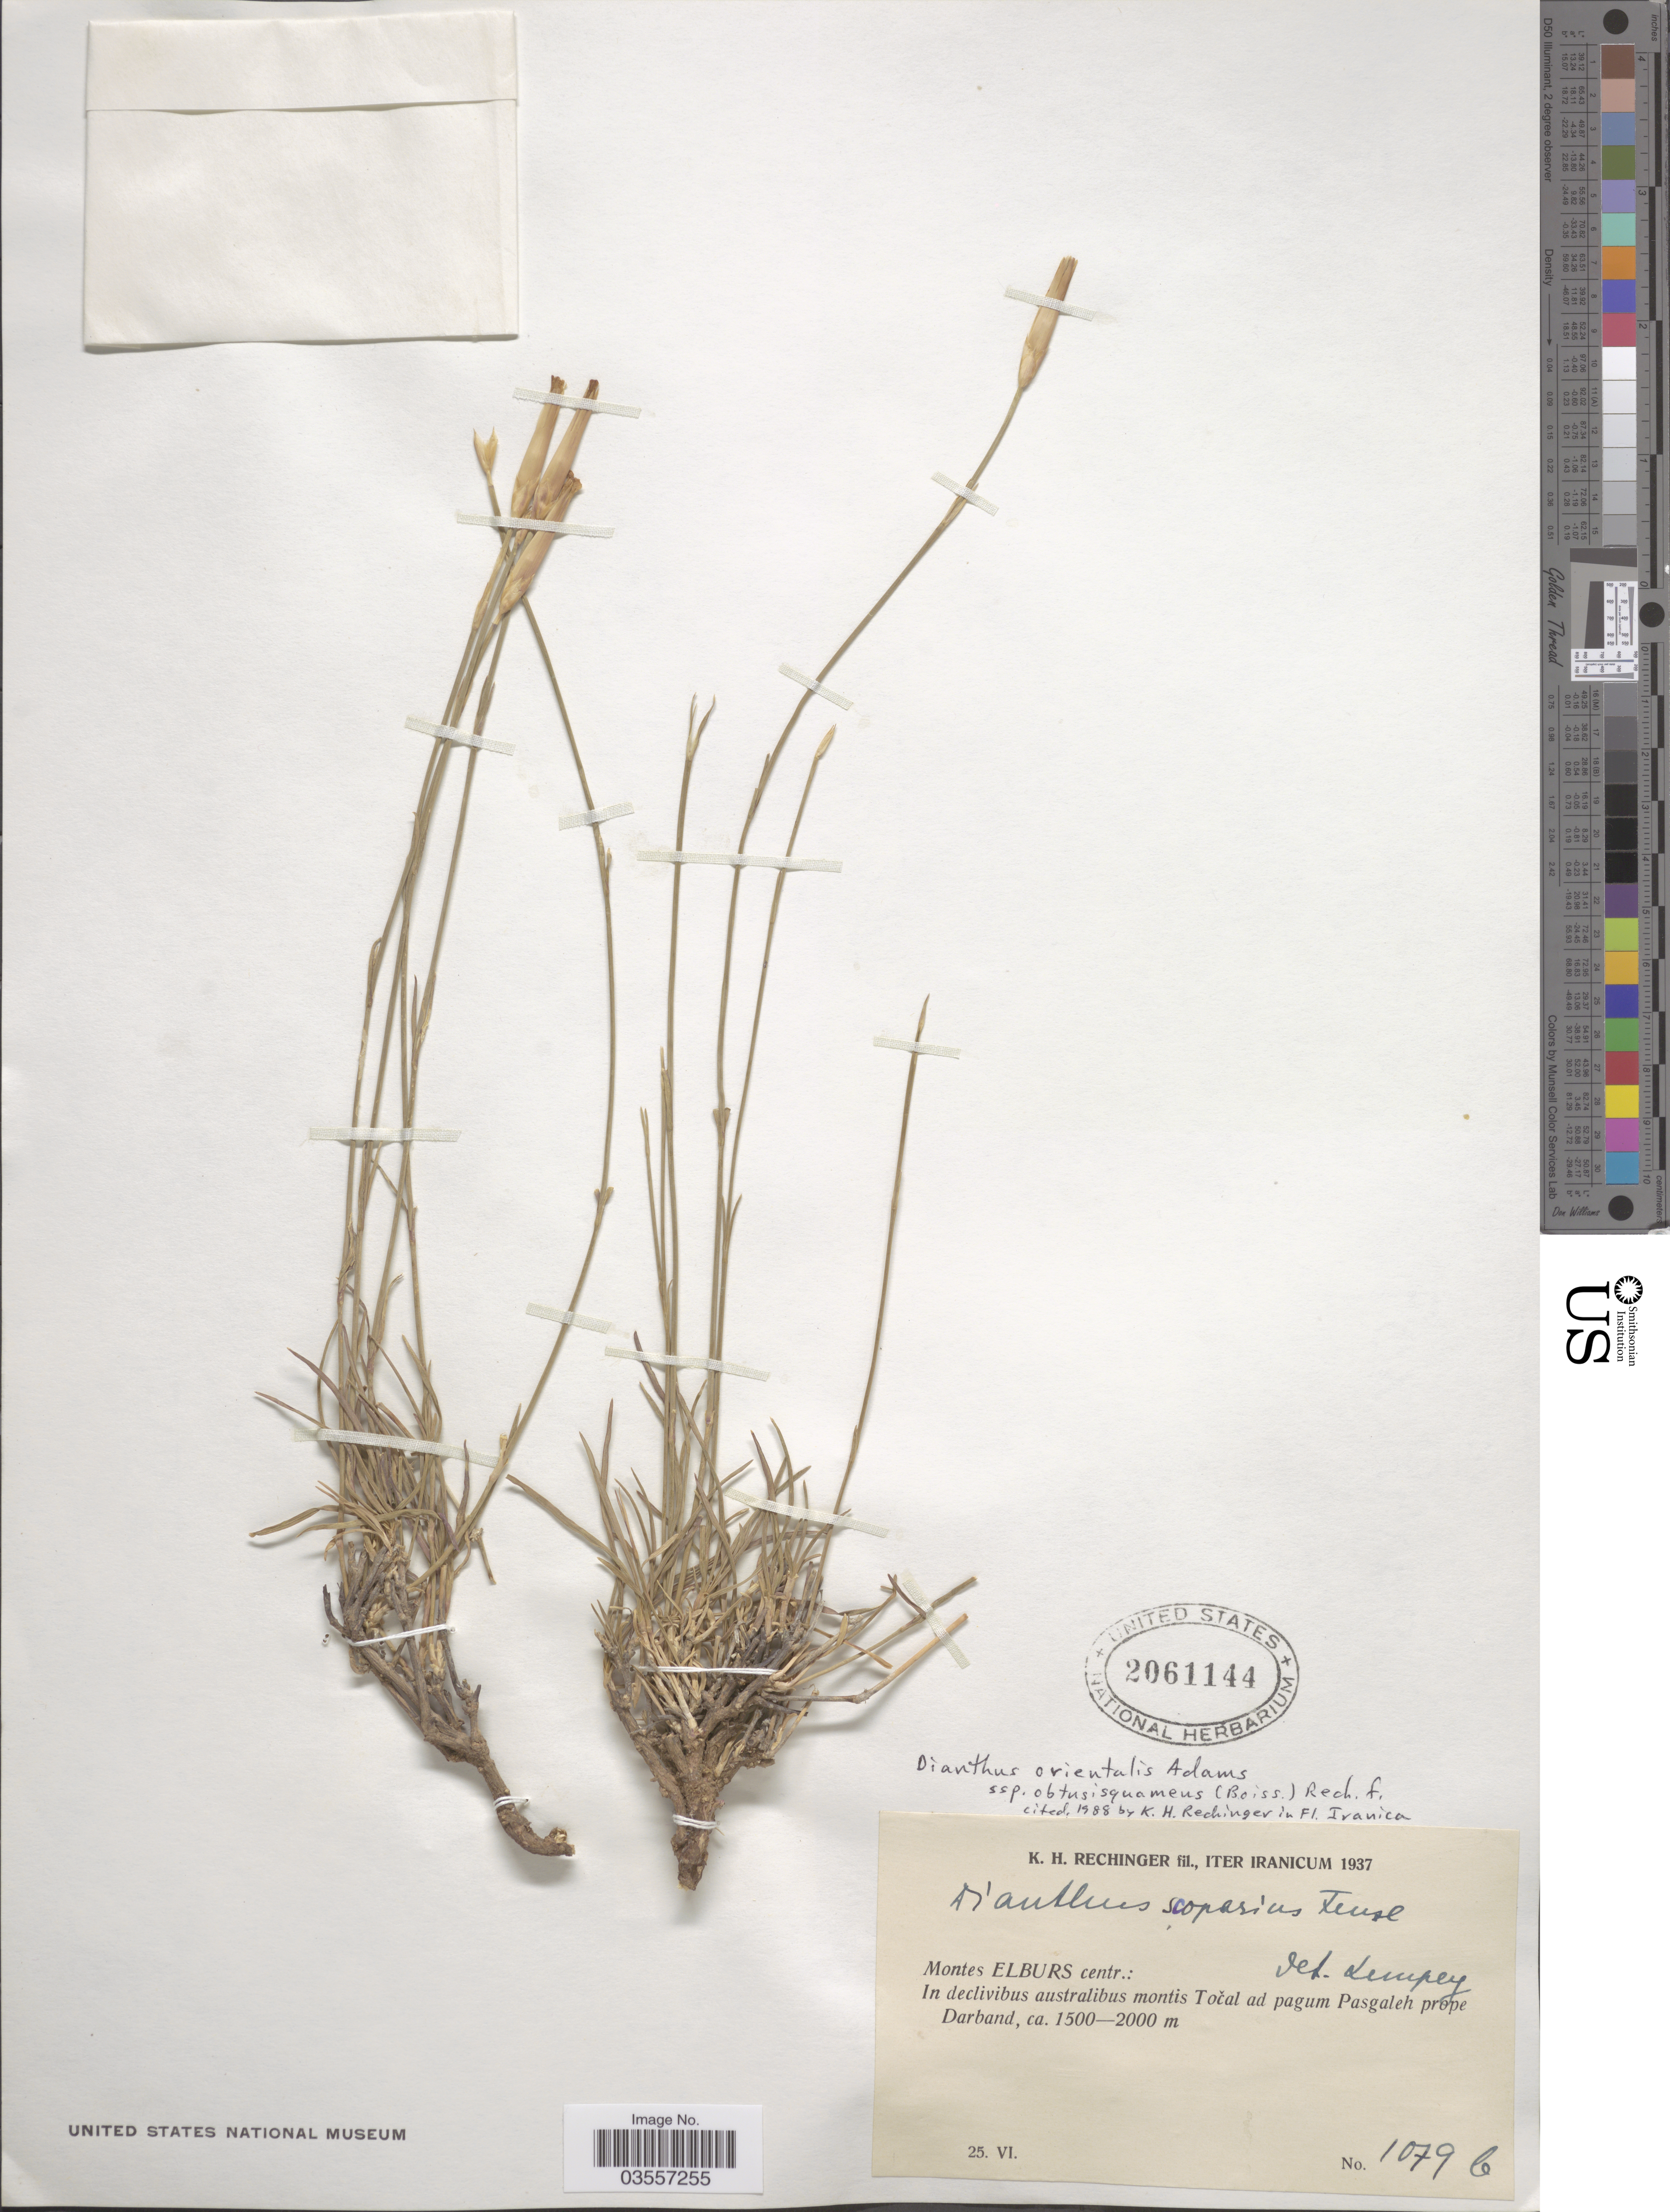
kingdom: Plantae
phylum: Tracheophyta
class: Magnoliopsida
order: Caryophyllales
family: Caryophyllaceae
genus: Dianthus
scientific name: Dianthus orientalis subsp. obtusisquameus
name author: (Boiss.) Rech. f.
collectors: K. H. Rechinger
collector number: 1079b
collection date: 1937-06-25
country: Iran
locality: Montes Elburs centr.: In declivibus australibus montis Točal ad pagum Pasgaleh prope Darband.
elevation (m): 1500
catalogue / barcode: US 2061144